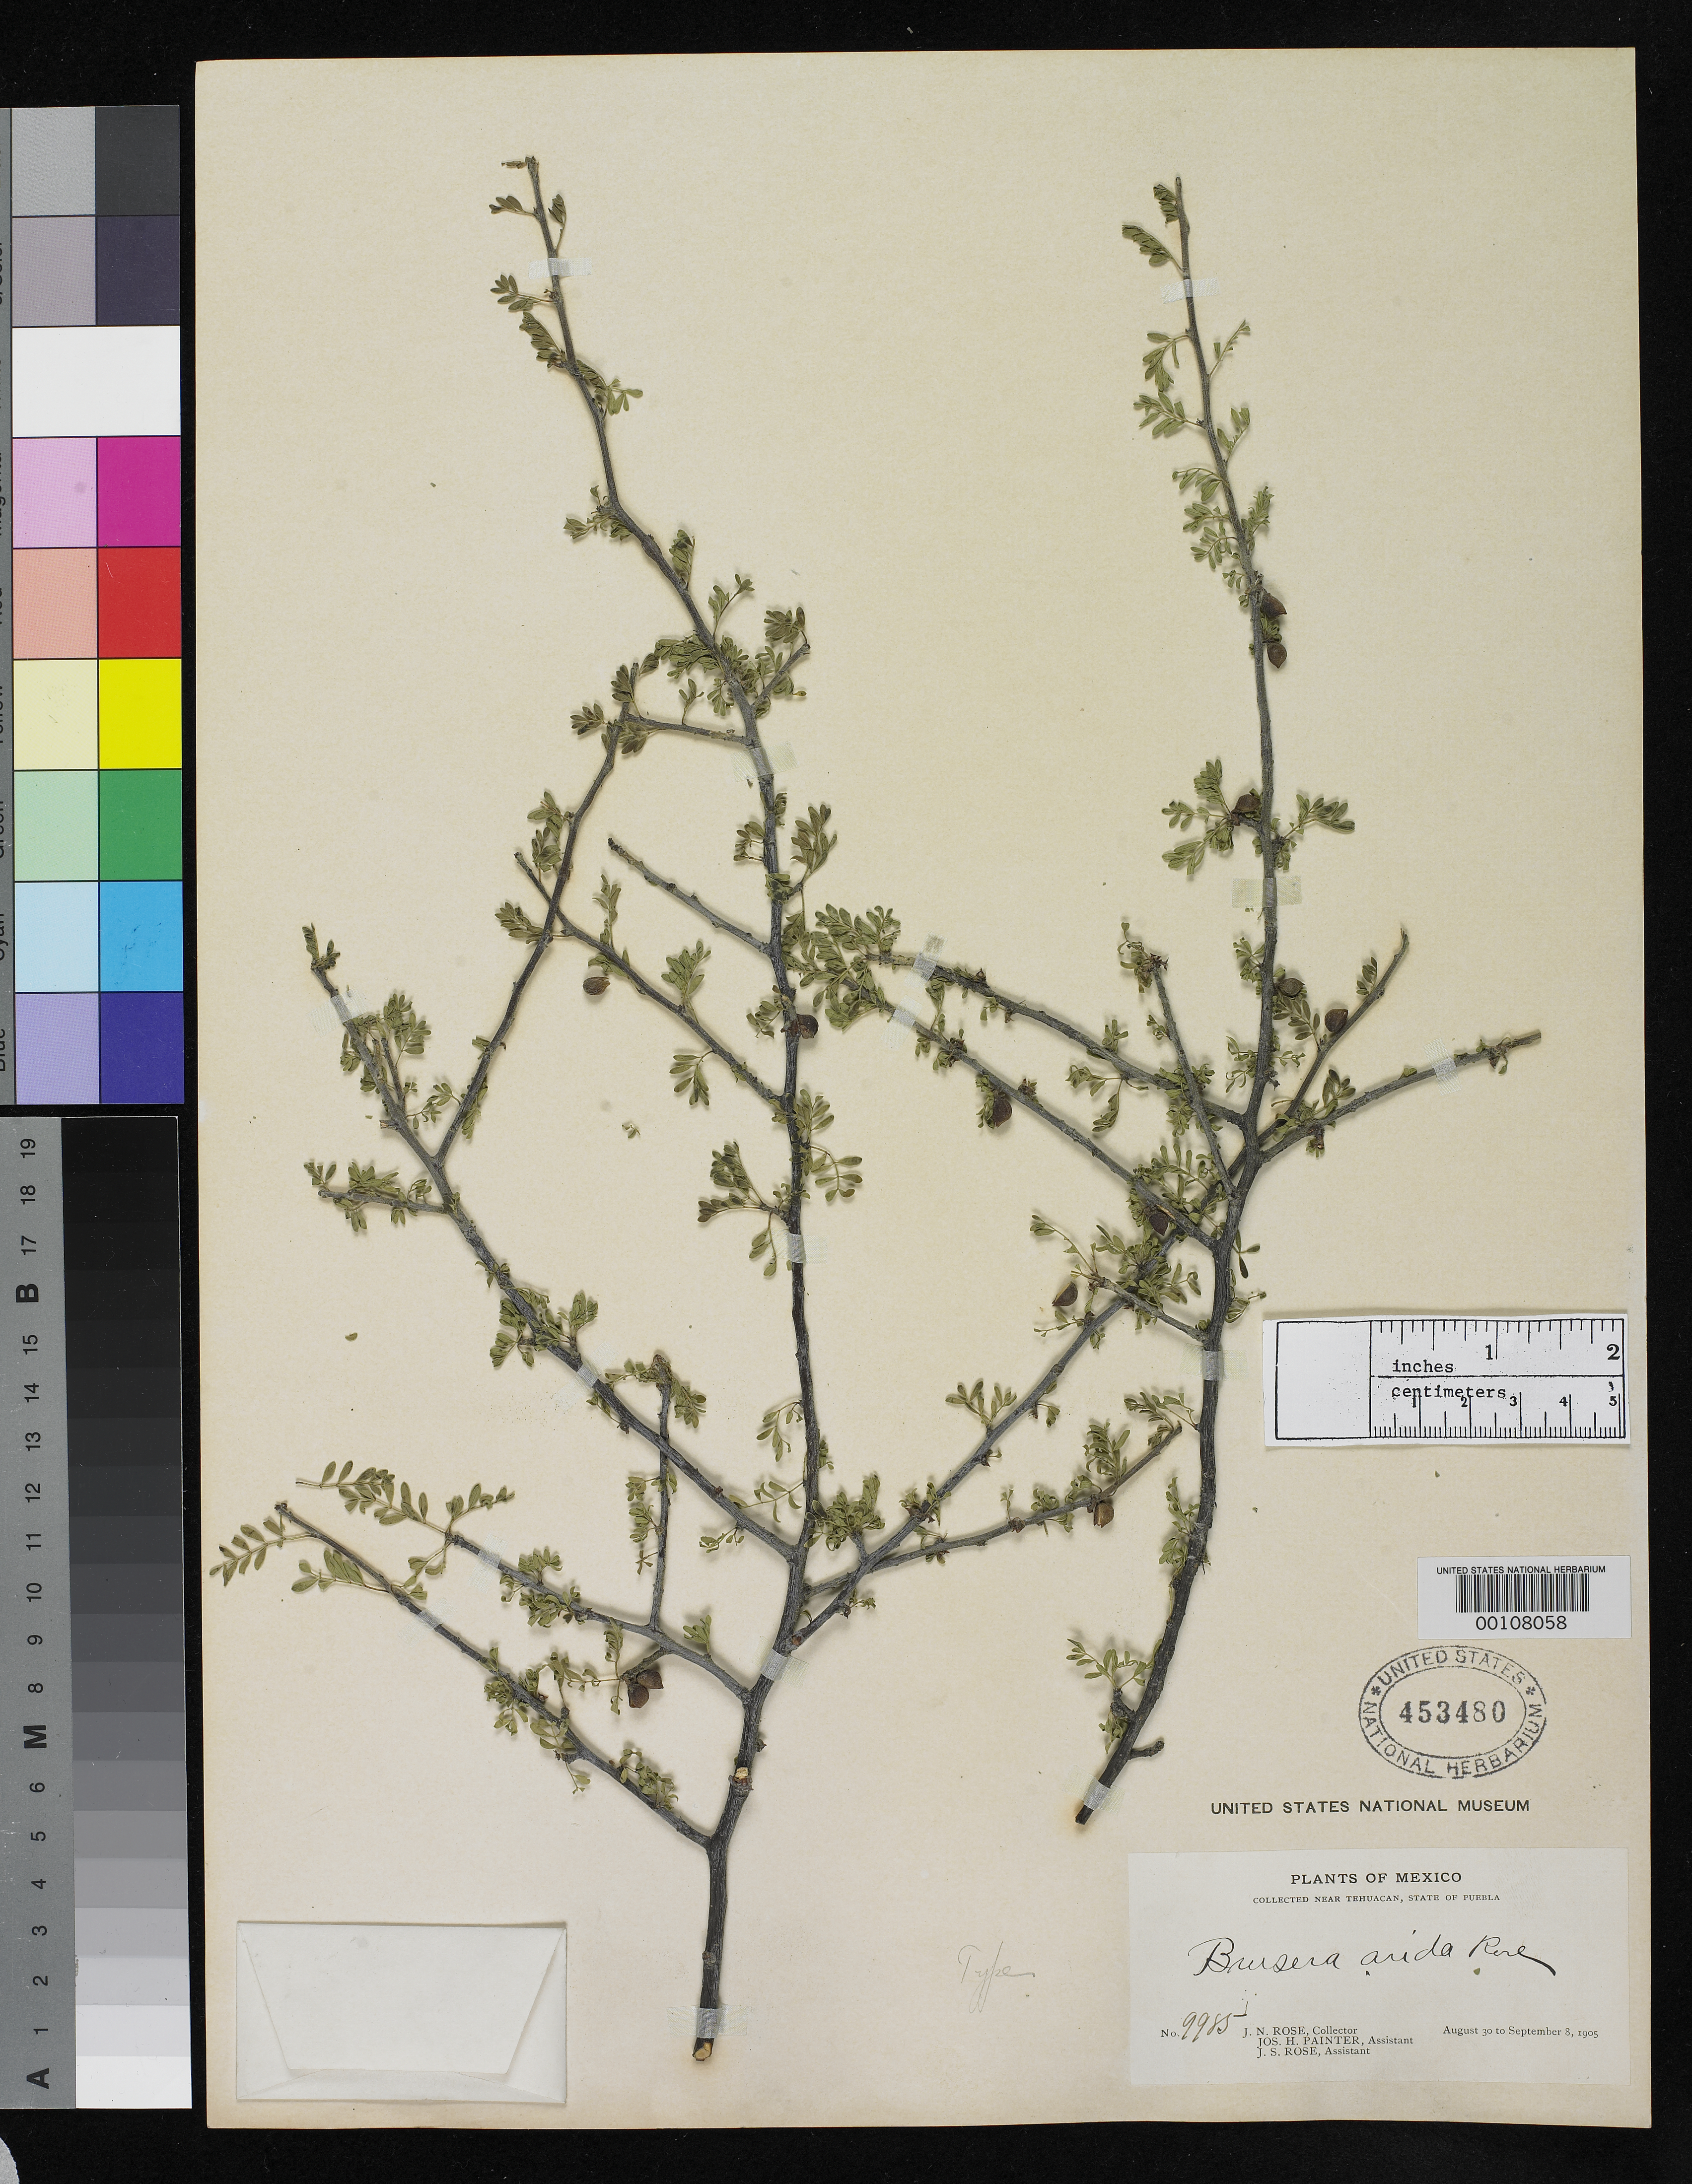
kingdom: Plantae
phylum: Tracheophyta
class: Magnoliopsida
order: Sapindales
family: Burseraceae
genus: Terebinthus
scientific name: Terebinthus arida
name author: Rose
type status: Holotype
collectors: J. N. Rose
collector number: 9985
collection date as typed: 30 Aug 1905 to 08 Sep 1905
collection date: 1905-08-30/1905-09-08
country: Mexico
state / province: Puebla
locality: Near Tehuacan.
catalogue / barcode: US 453480